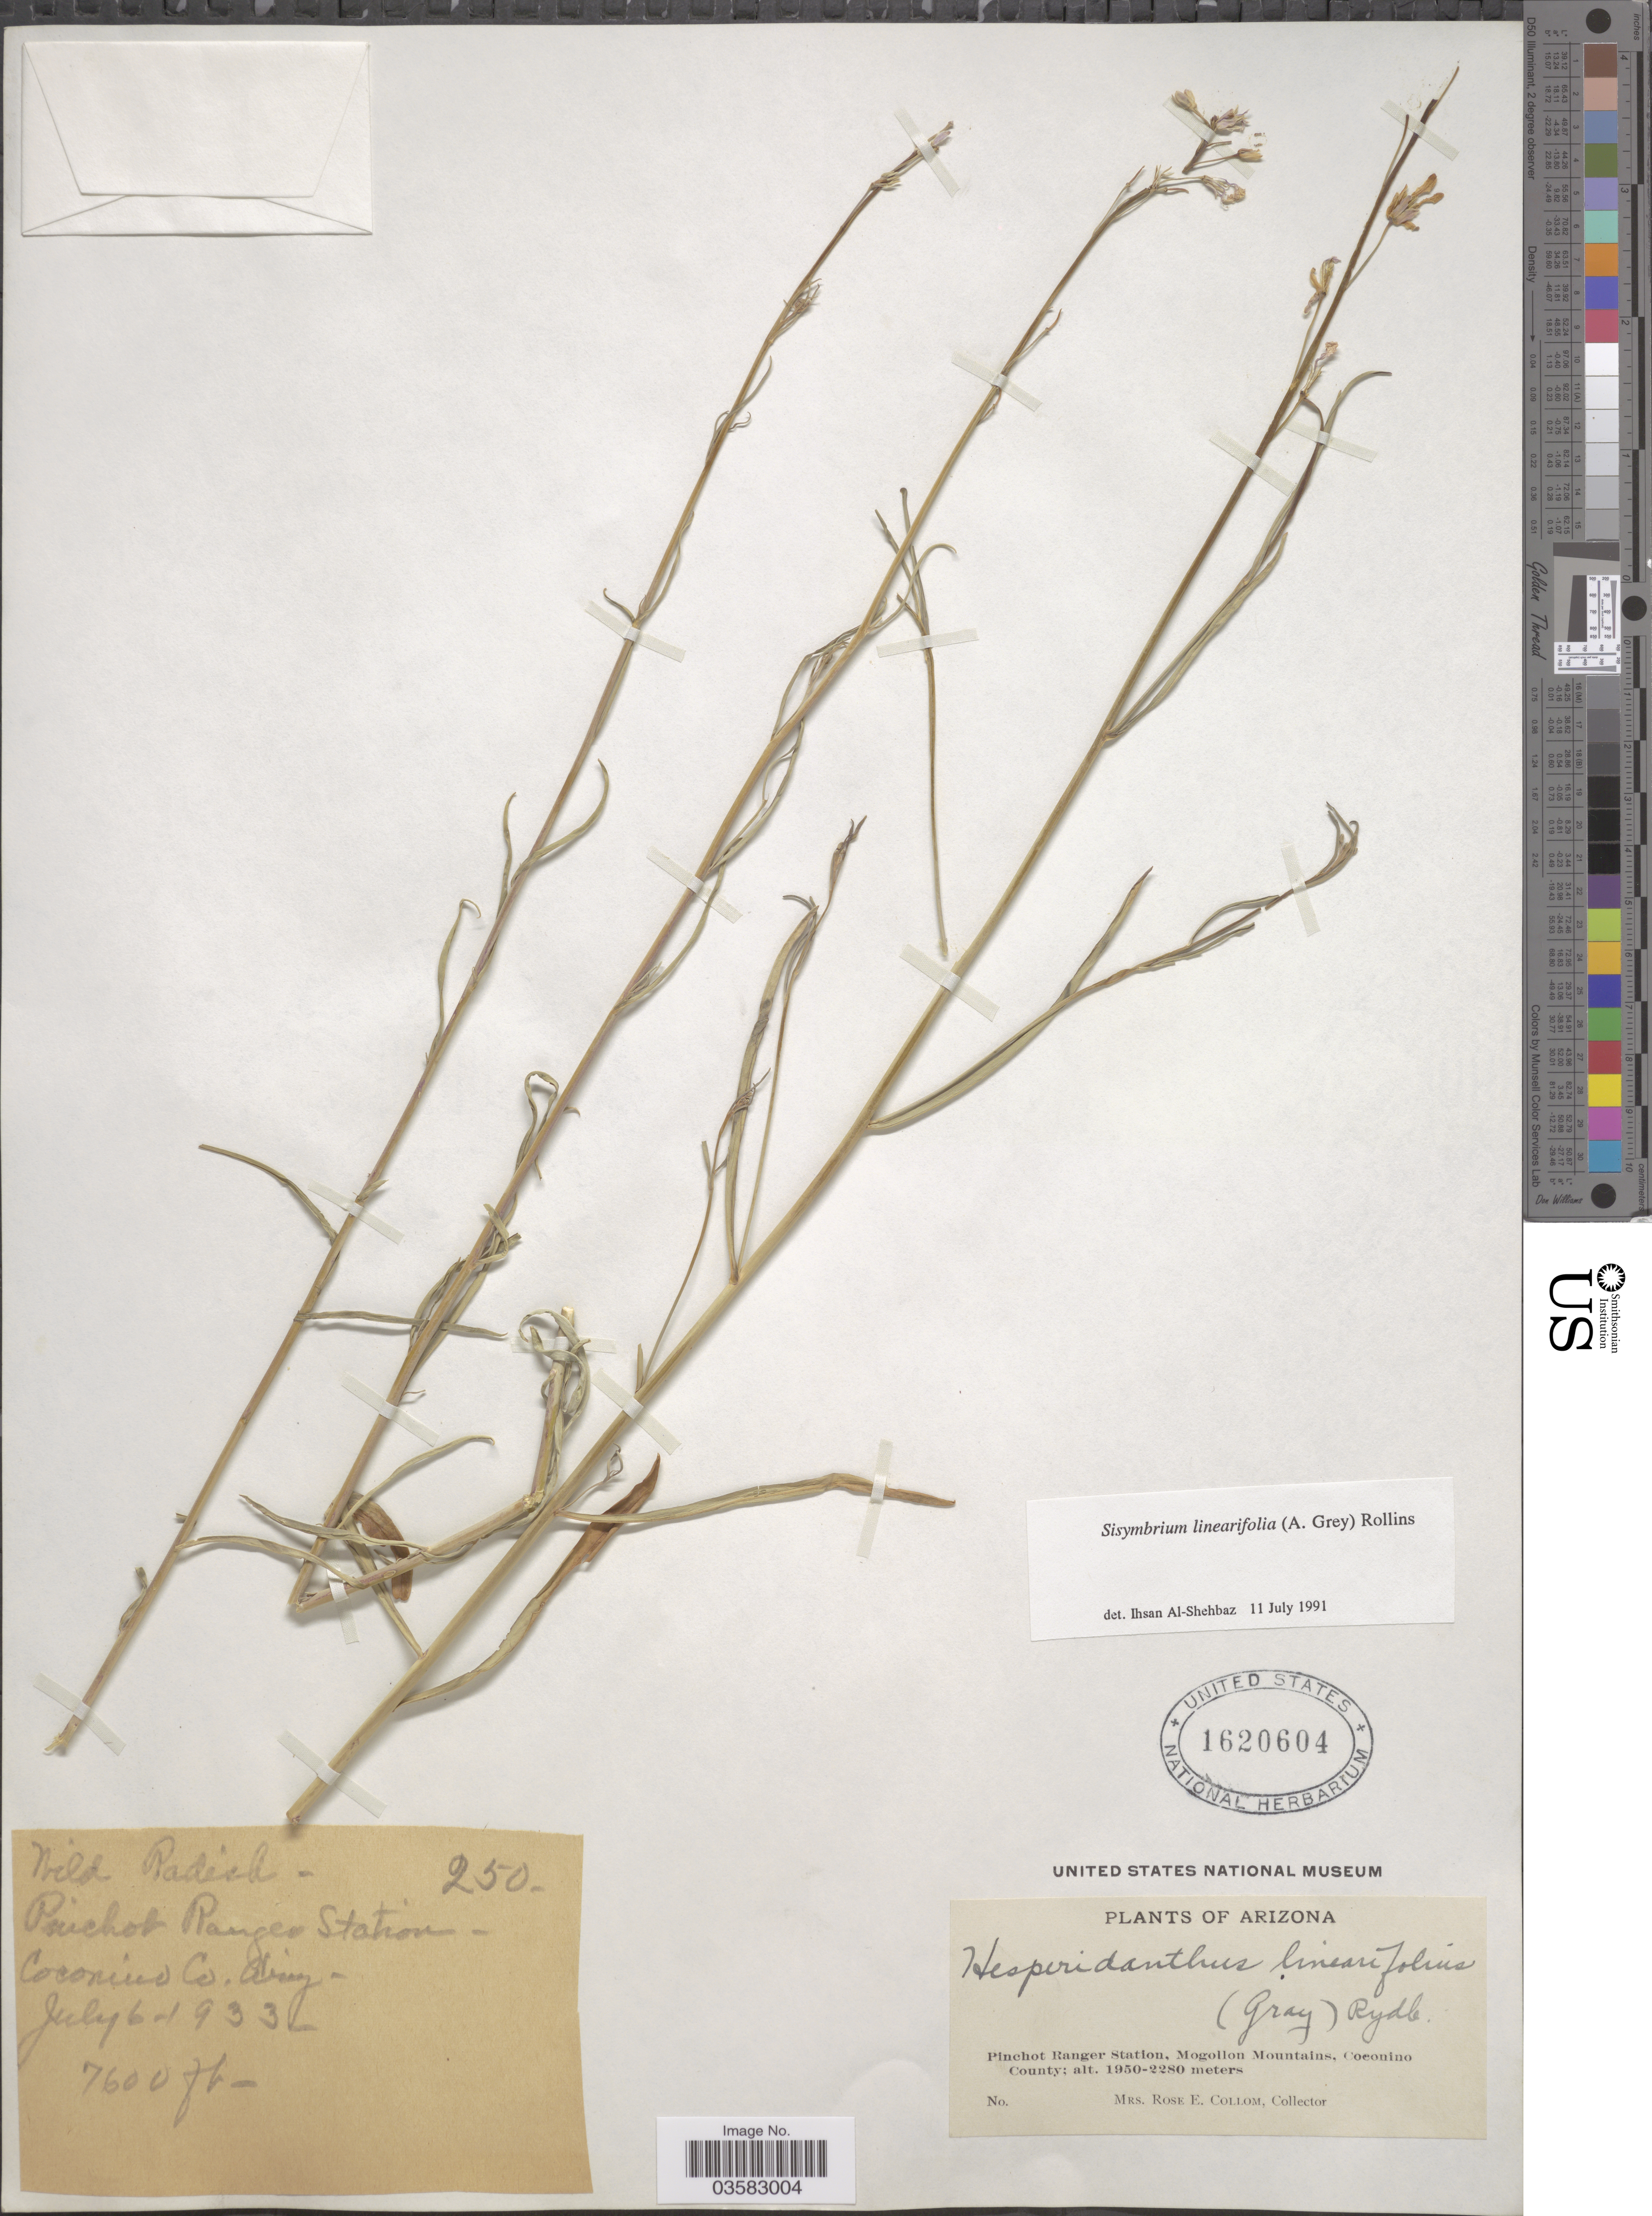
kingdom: Plantae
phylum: Tracheophyta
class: Magnoliopsida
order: Brassicales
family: Brassicaceae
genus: Sisymbrium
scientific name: Sisymbrium linearifolium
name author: (A. Gray) Payson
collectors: R. E. Collom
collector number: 250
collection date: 1933-07-06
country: United States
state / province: Arizona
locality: Pinchot Ranger Station - Cococino Co. Mogollon Mountains,Cococino County.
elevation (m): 2316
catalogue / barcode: US 1620604